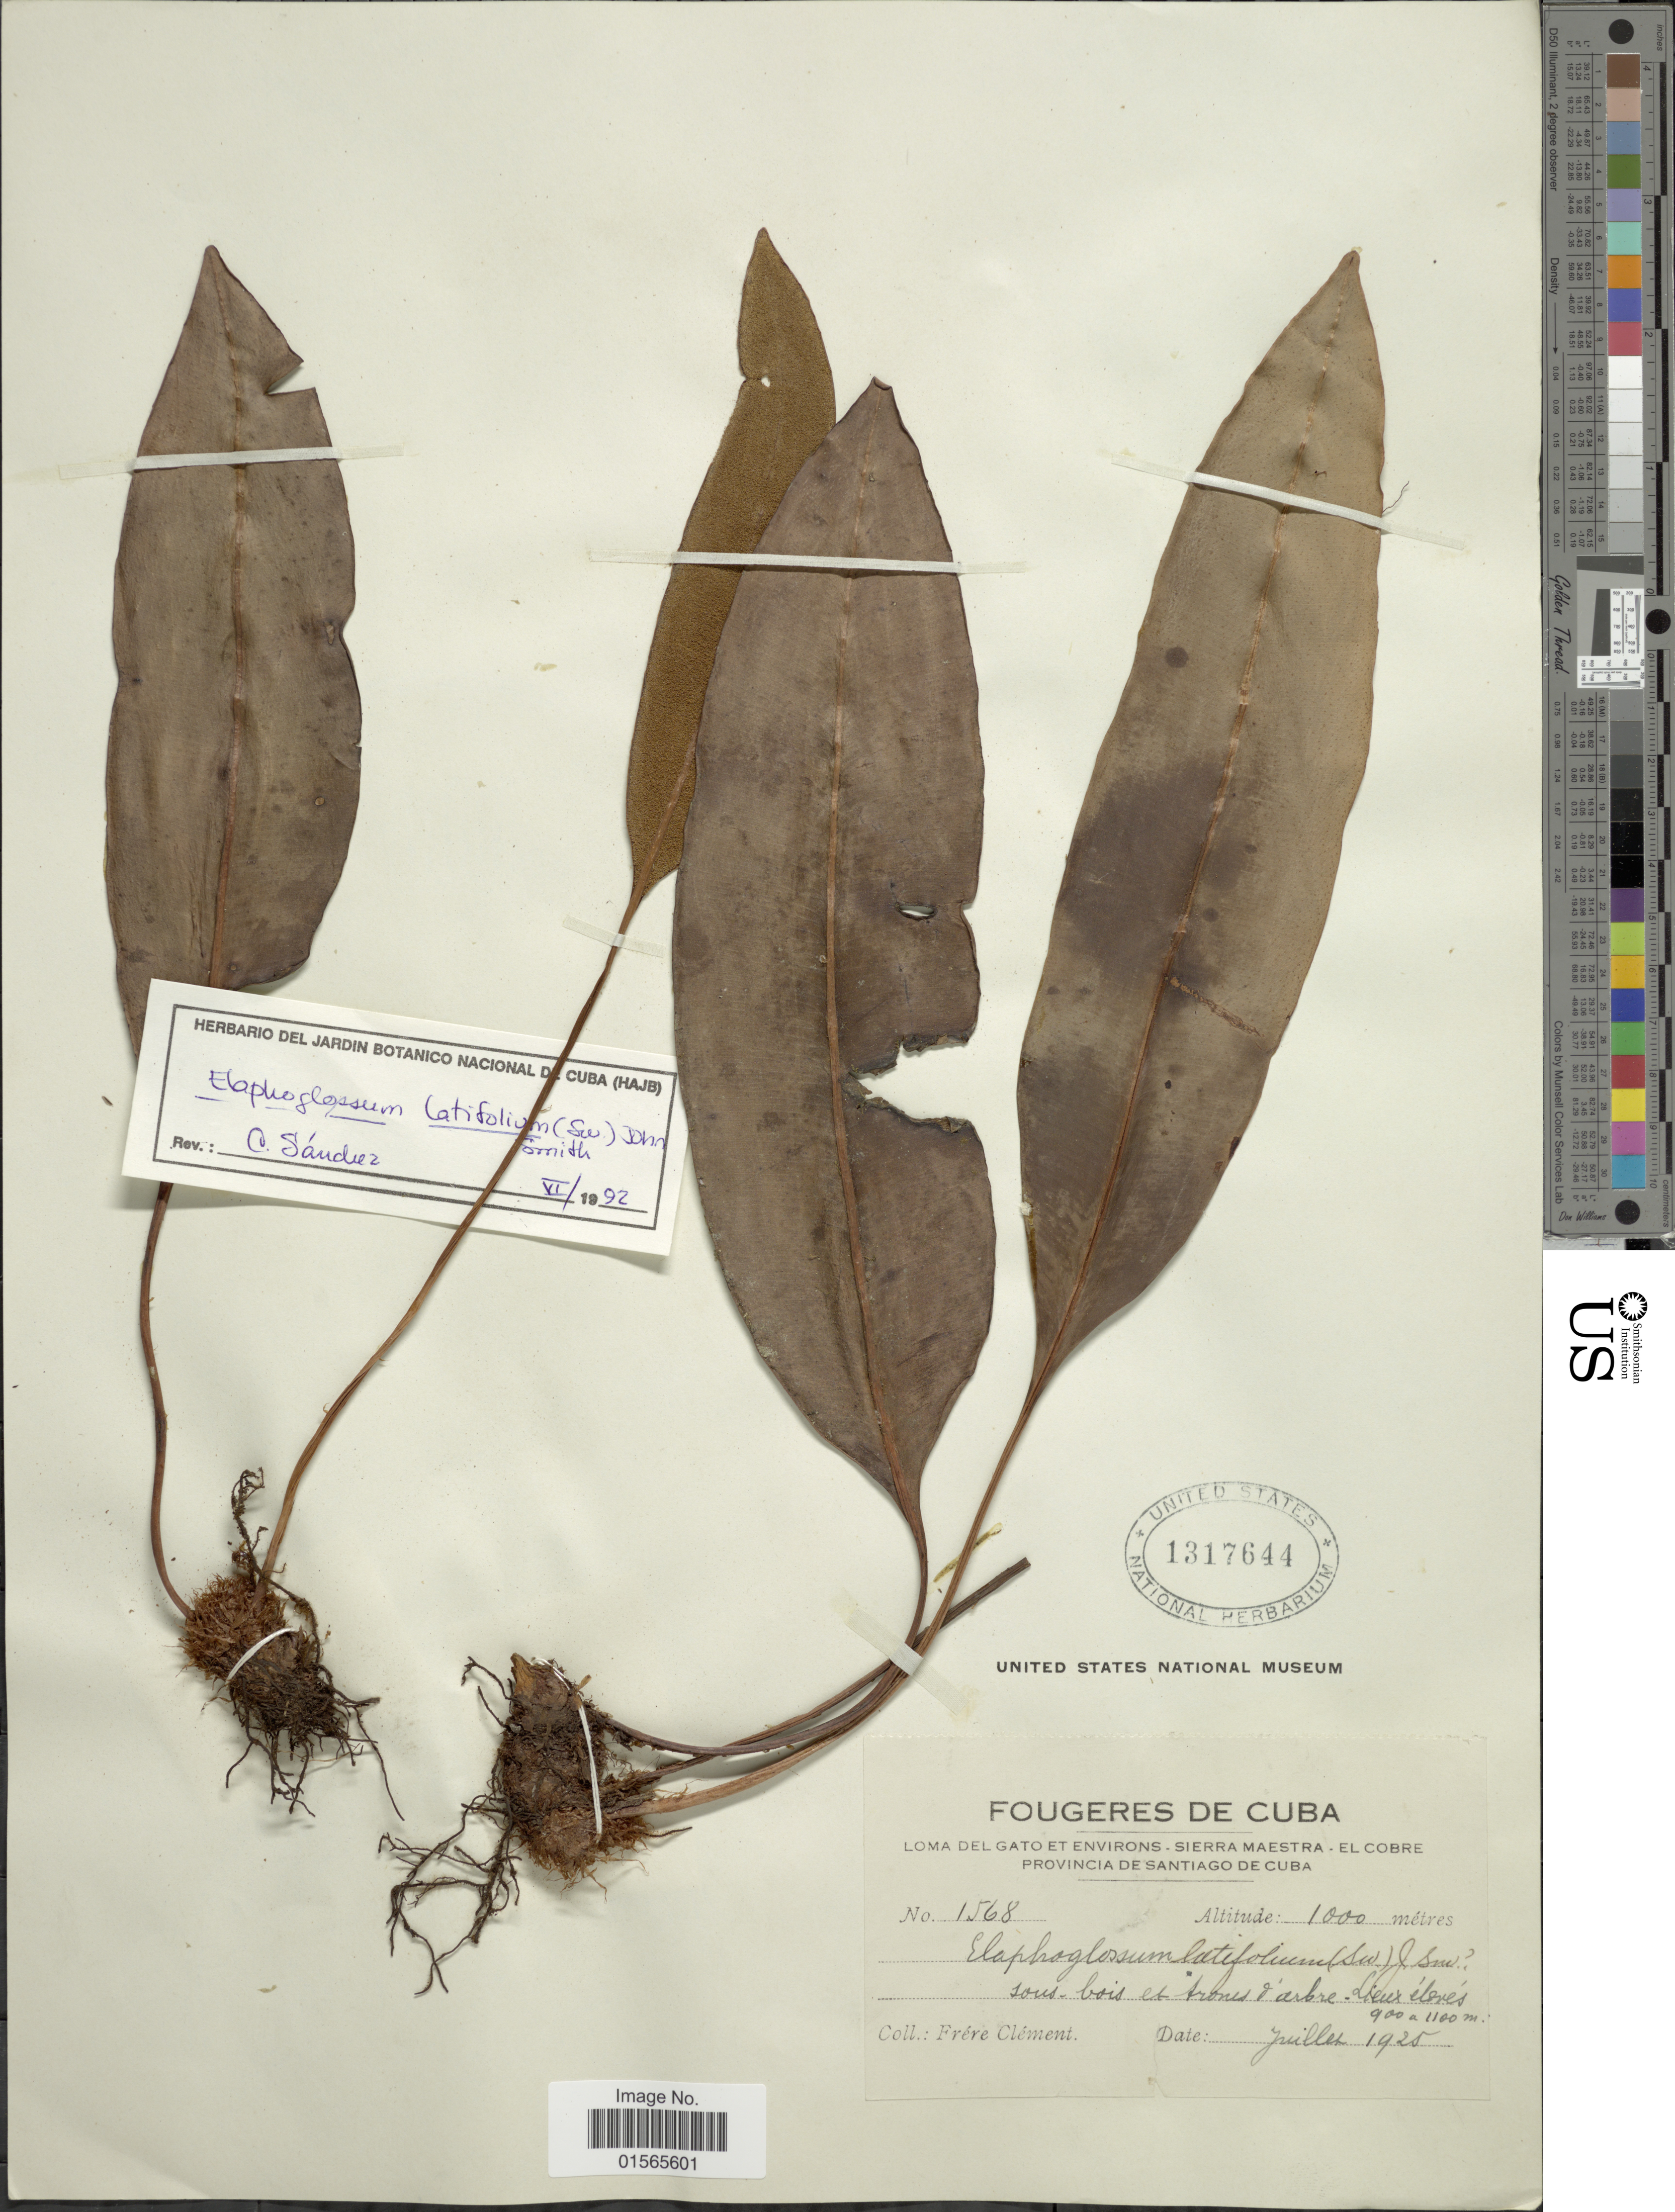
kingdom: Plantae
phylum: Tracheophyta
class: Polypodiopsida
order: Polypodiales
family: Dryopteridaceae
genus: Elaphoglossum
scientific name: Elaphoglossum latifolium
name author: (Sw.) J. Sm.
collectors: B. Clement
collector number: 1568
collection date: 1925-07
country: Cuba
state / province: Santiago de Cuba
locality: Loma del Gato et environs - Sierra Maestra - El Cobre, sous-bois et troncs d'arbre - Lieux eleves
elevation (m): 1100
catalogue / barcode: US 1317644